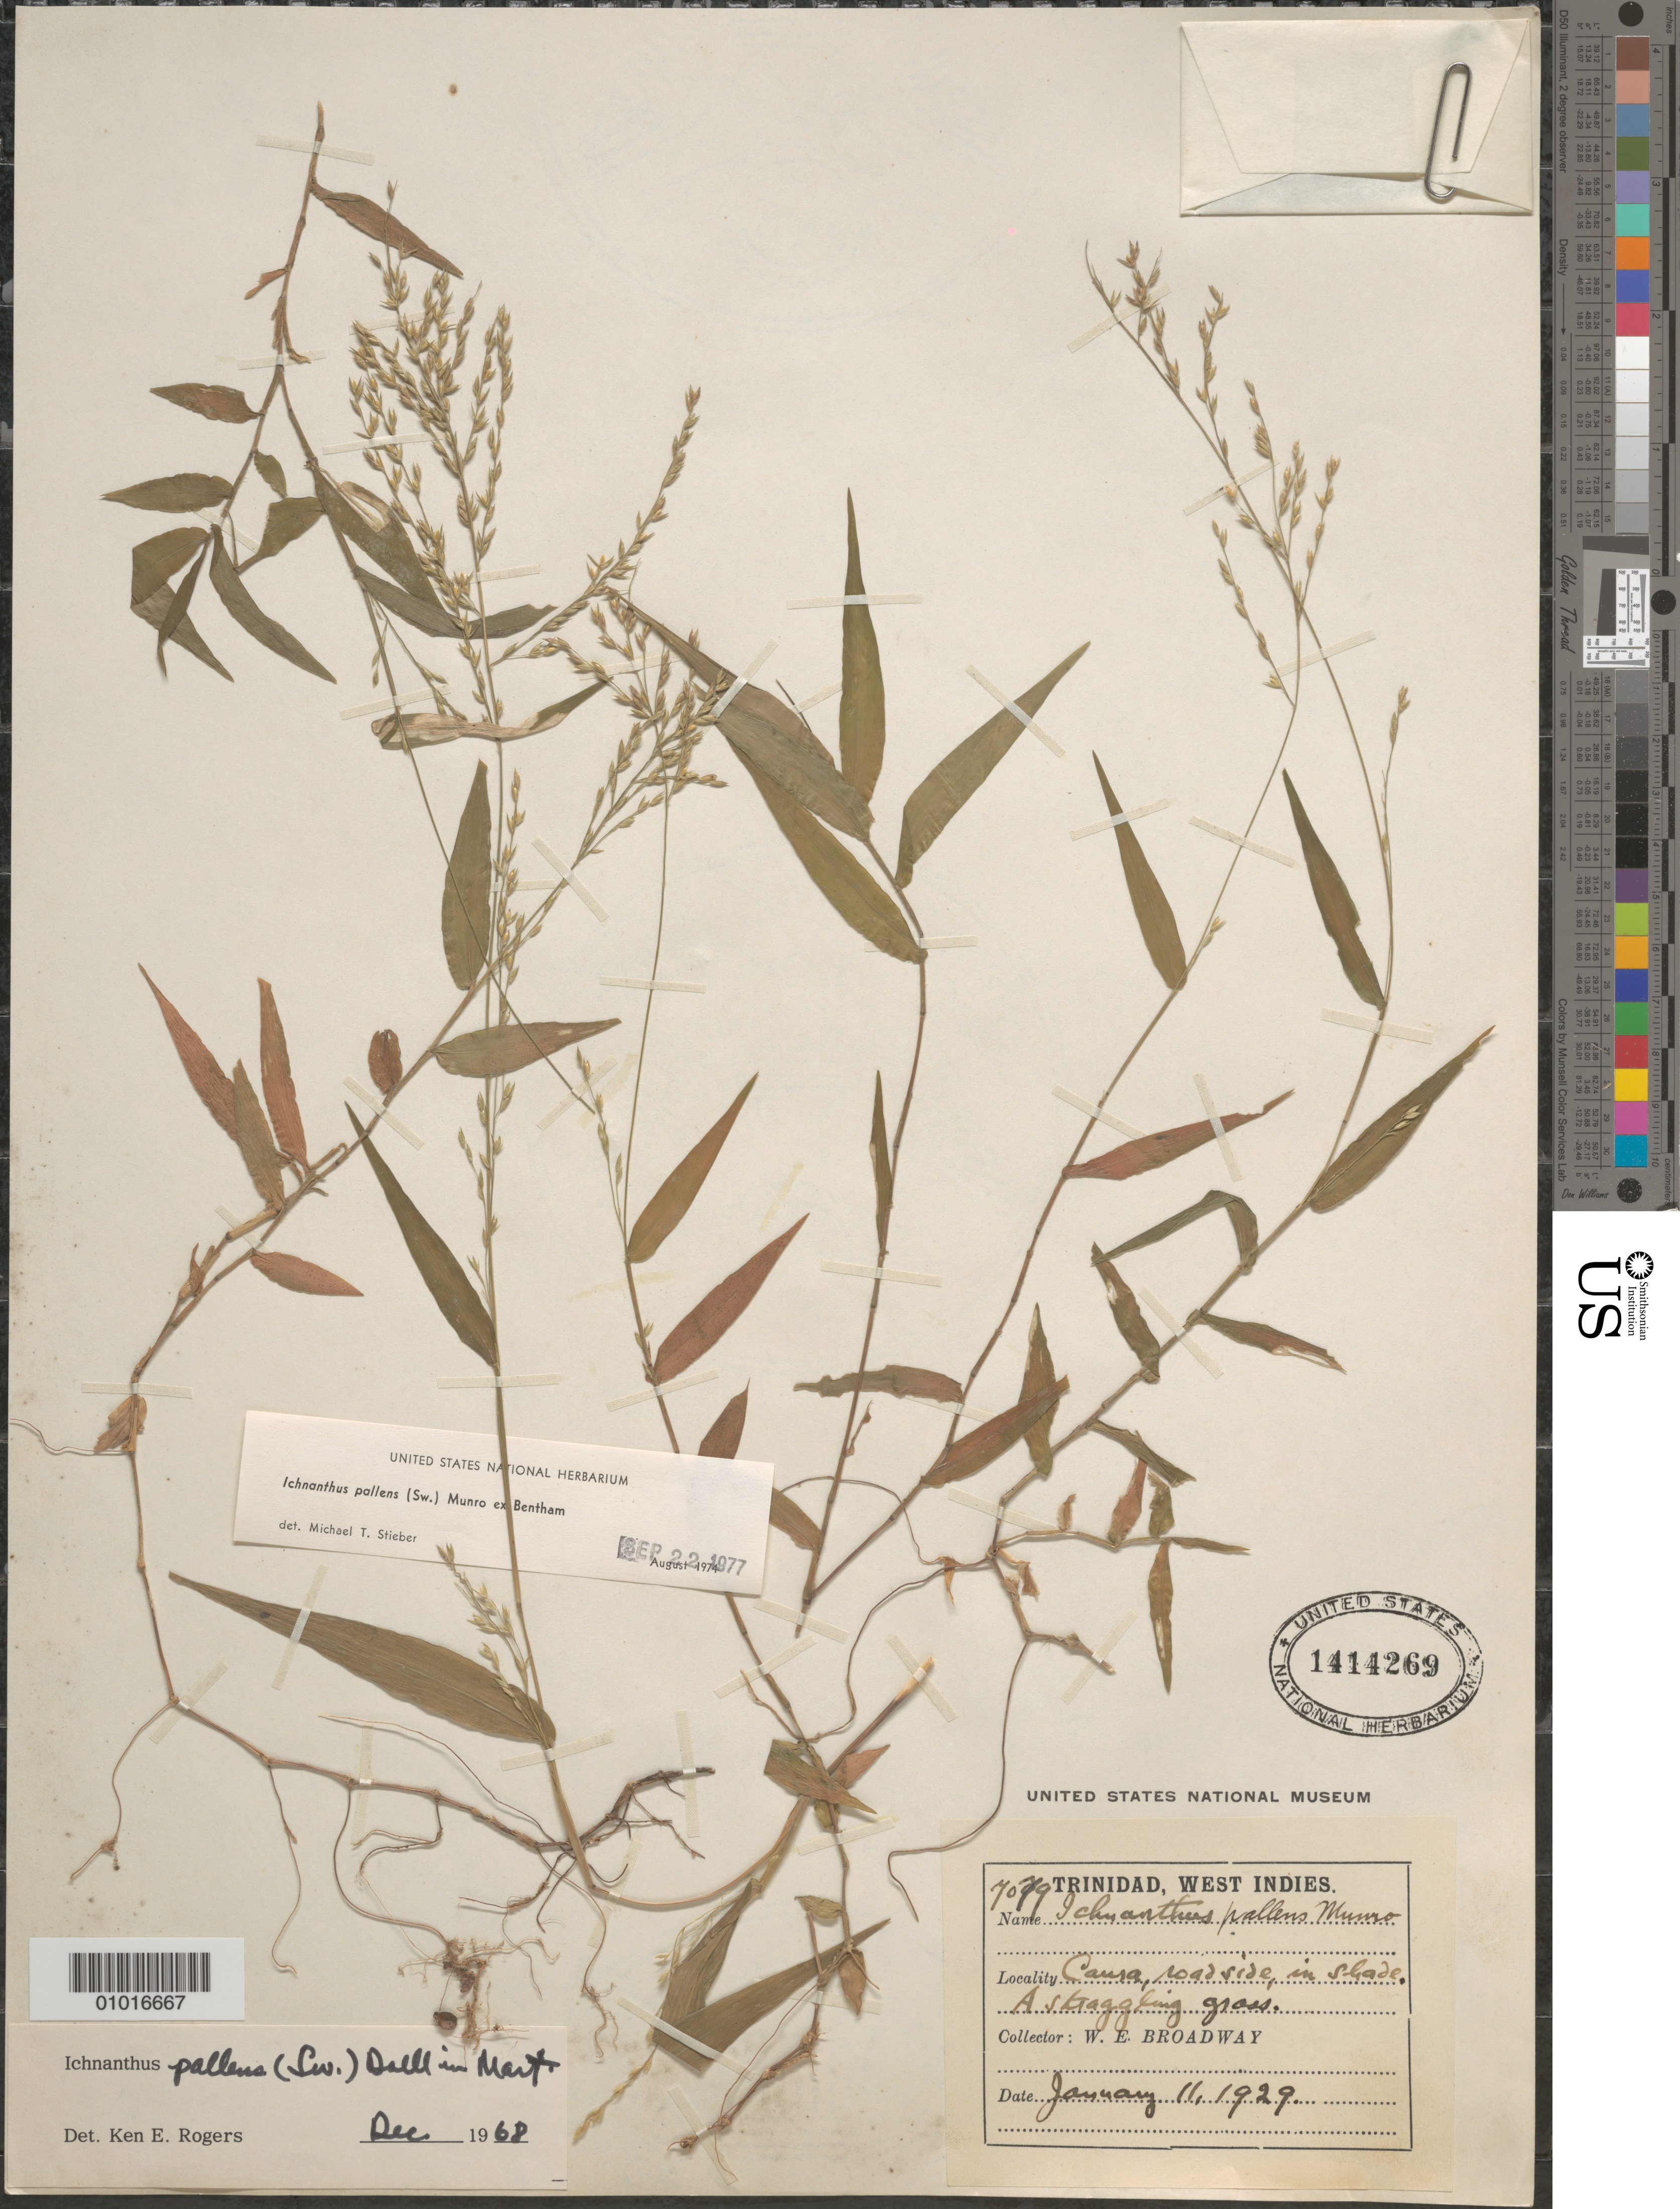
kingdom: Plantae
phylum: Tracheophyta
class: Liliopsida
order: Poales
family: Poaceae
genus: Ichnanthus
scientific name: Ichnanthus pallens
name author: (Sw.) Munro ex Benth.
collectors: W. E. Broadway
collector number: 7079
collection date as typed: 11 Jan 1929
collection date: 1929-01-11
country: Trinidad and Tobago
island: Trinidad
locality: Causa, roadside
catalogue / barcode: US 1414269